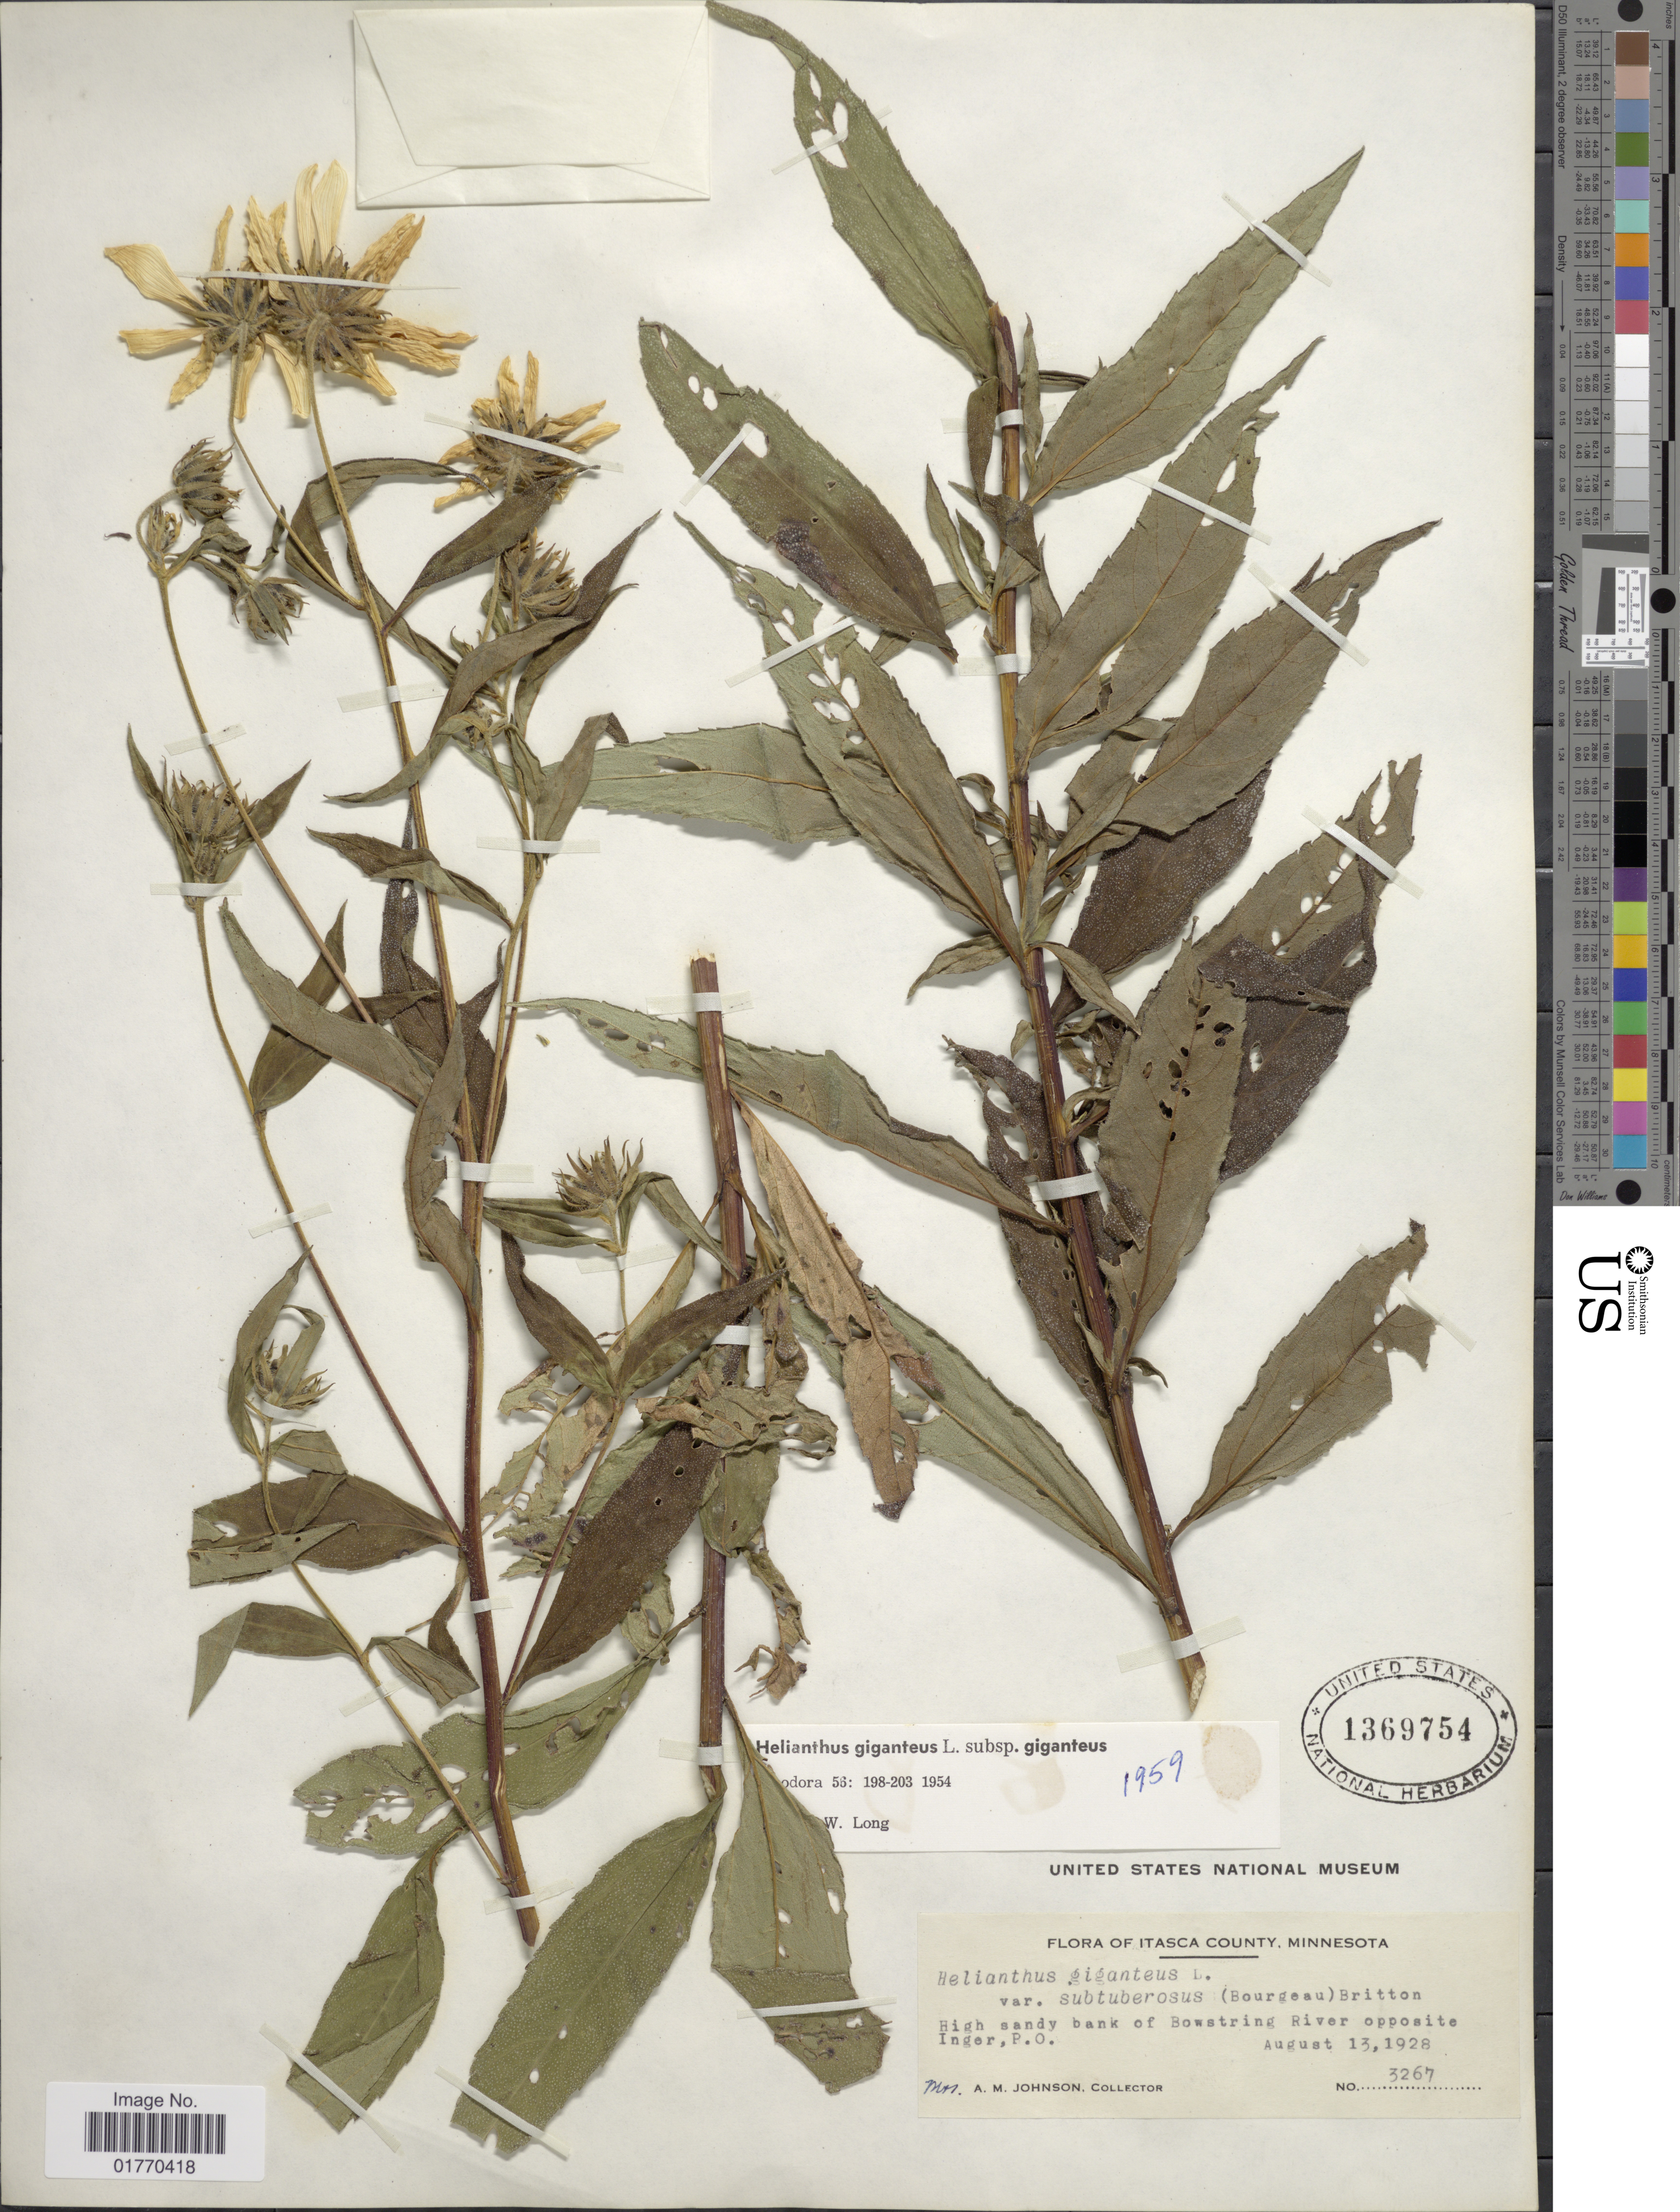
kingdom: Plantae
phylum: Tracheophyta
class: Magnoliopsida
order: Asterales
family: Asteraceae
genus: Helianthus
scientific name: Helianthus giganteus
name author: L.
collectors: A. M. Johnson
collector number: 3267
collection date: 1928-08-13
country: United States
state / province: Minnesota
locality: Itasca County, Minnesota, High sandy bank of Bowstring River opposite Inger, P. O.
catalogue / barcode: US 1369754